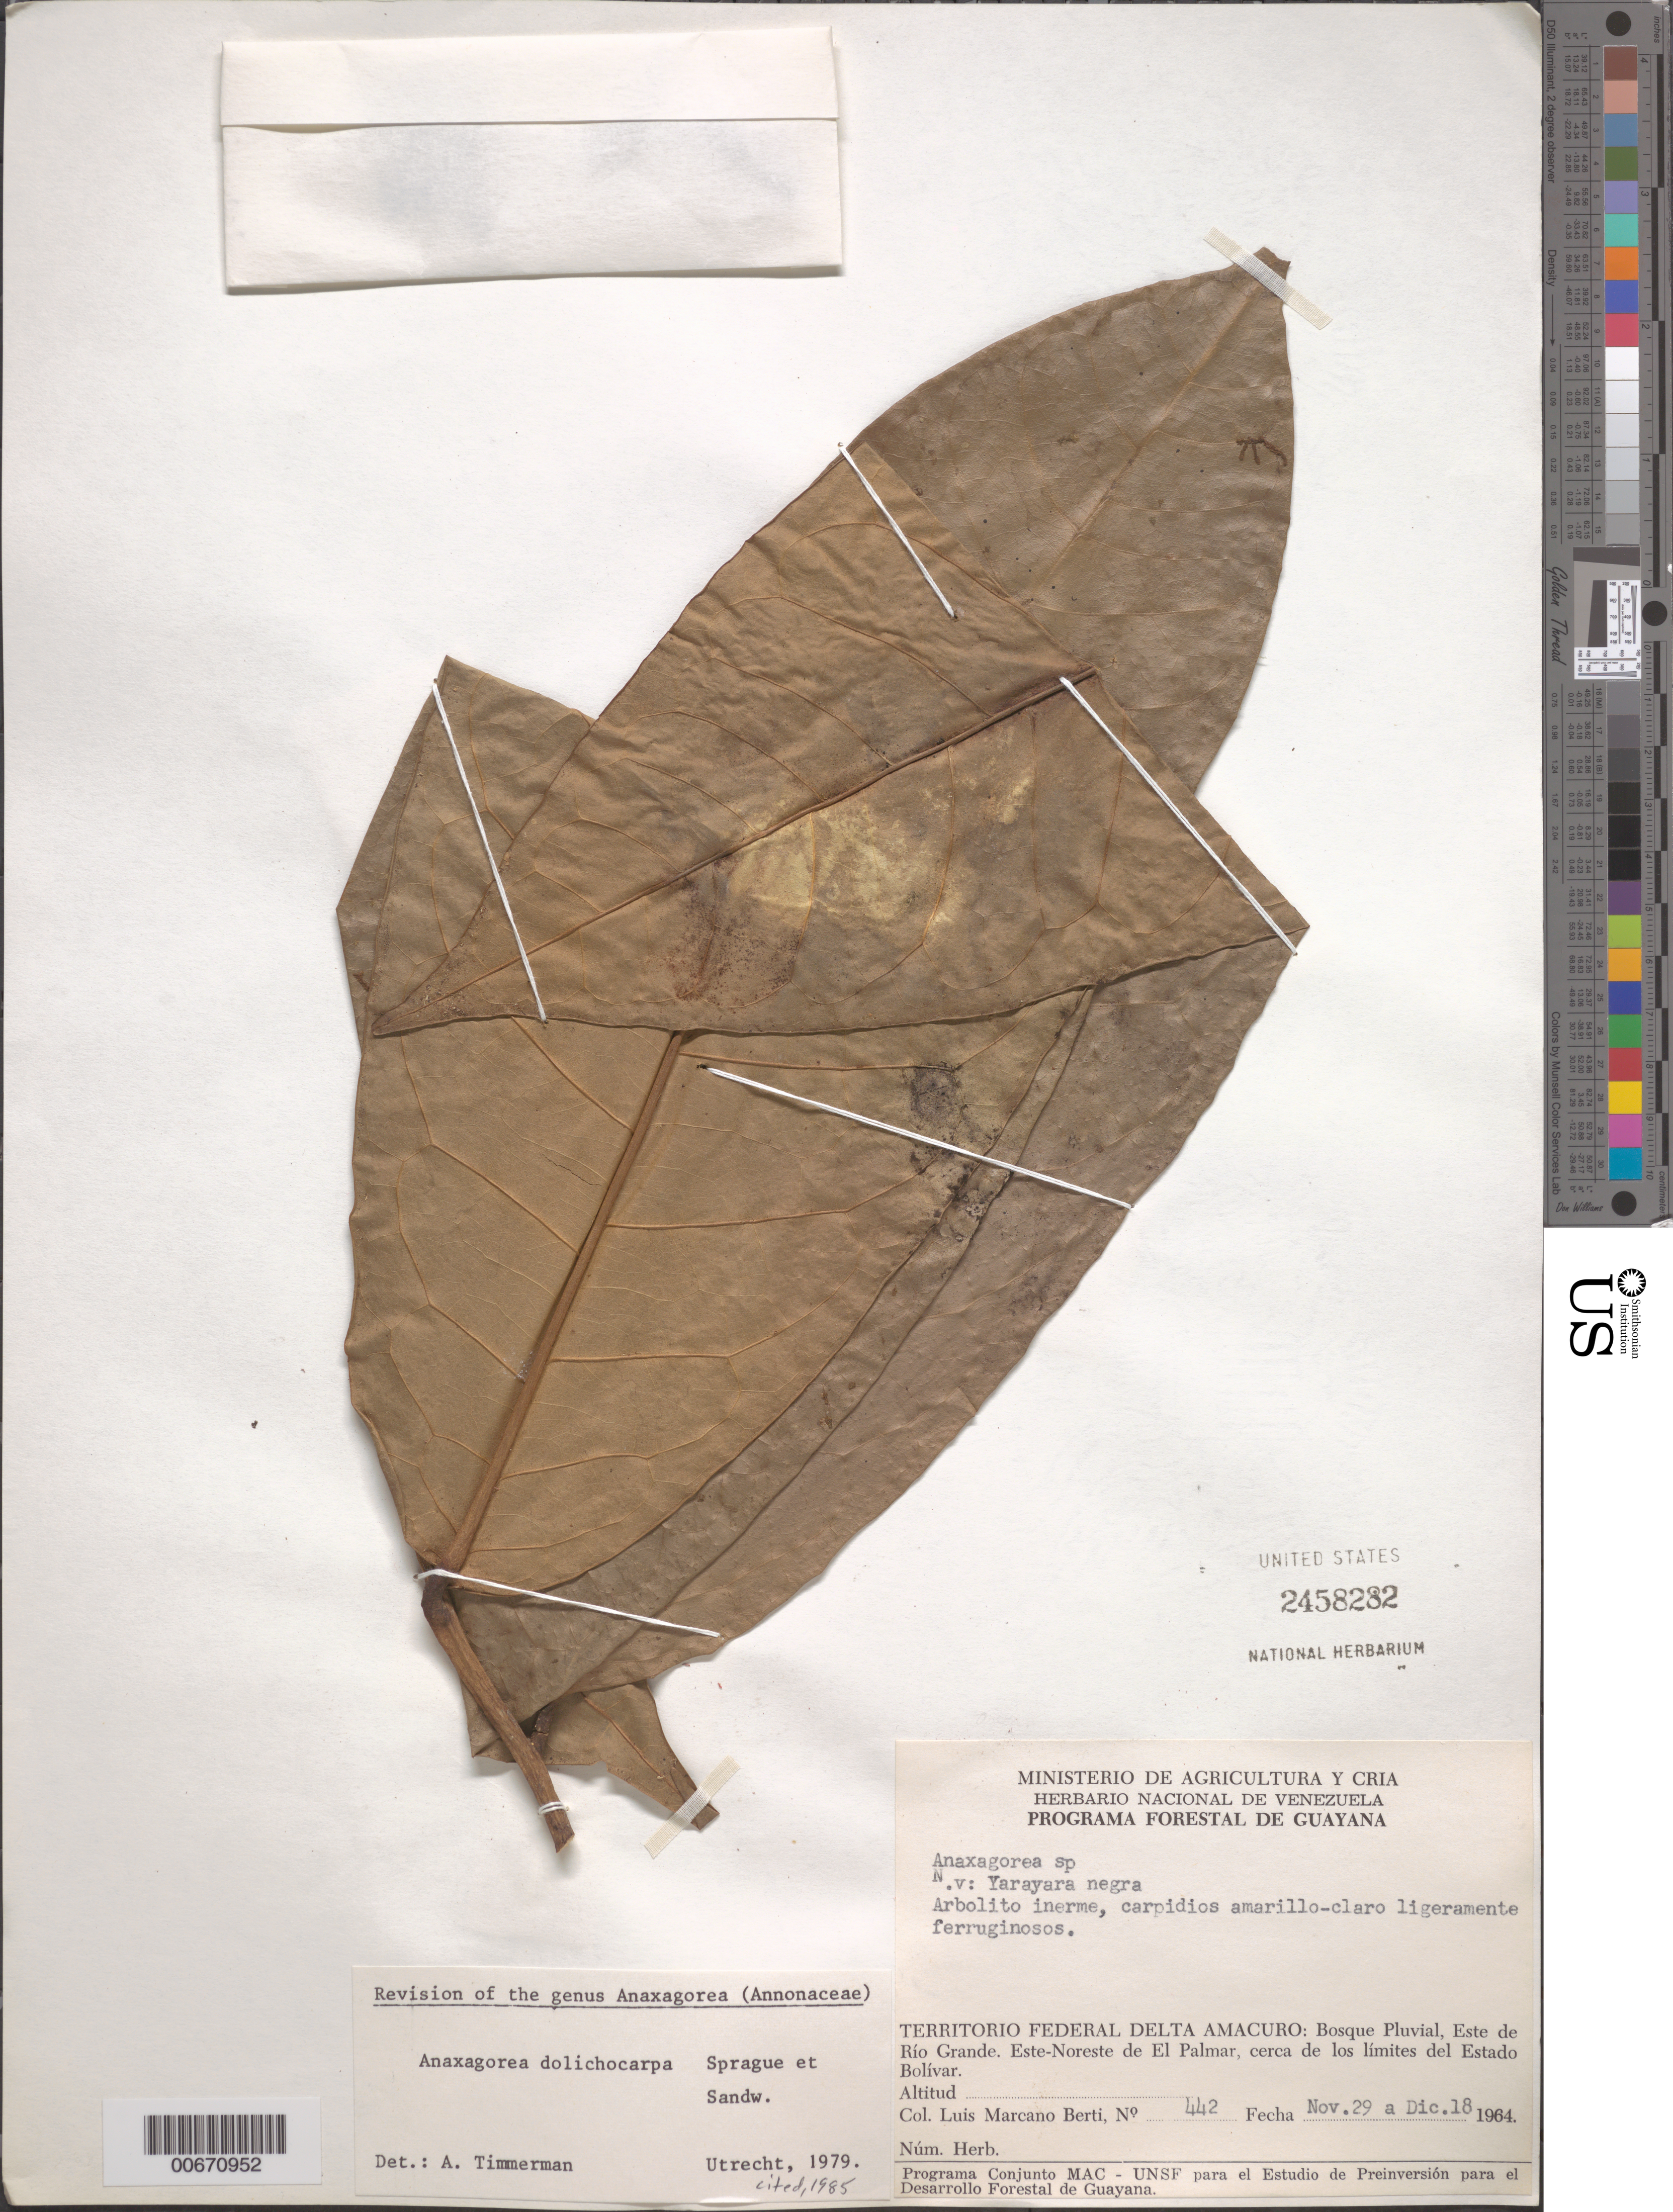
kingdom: Plantae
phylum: Tracheophyta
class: Magnoliopsida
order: Magnoliales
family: Annonaceae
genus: Anaxagorea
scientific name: Anaxagorea dolichocarpa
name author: Sprague & Sandwith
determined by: Timmerman, A.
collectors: L. Marcano-Berti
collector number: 442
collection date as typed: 29-Nov-64 to 18-Dec-64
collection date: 1964-11-29/1964-12-18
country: Venezuela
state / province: Delta Amacuro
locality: Este de Río Grande, ENE de El Palmar, cerca de los limites del Estado Bolívar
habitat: Bosque pluvial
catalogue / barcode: US 2458282